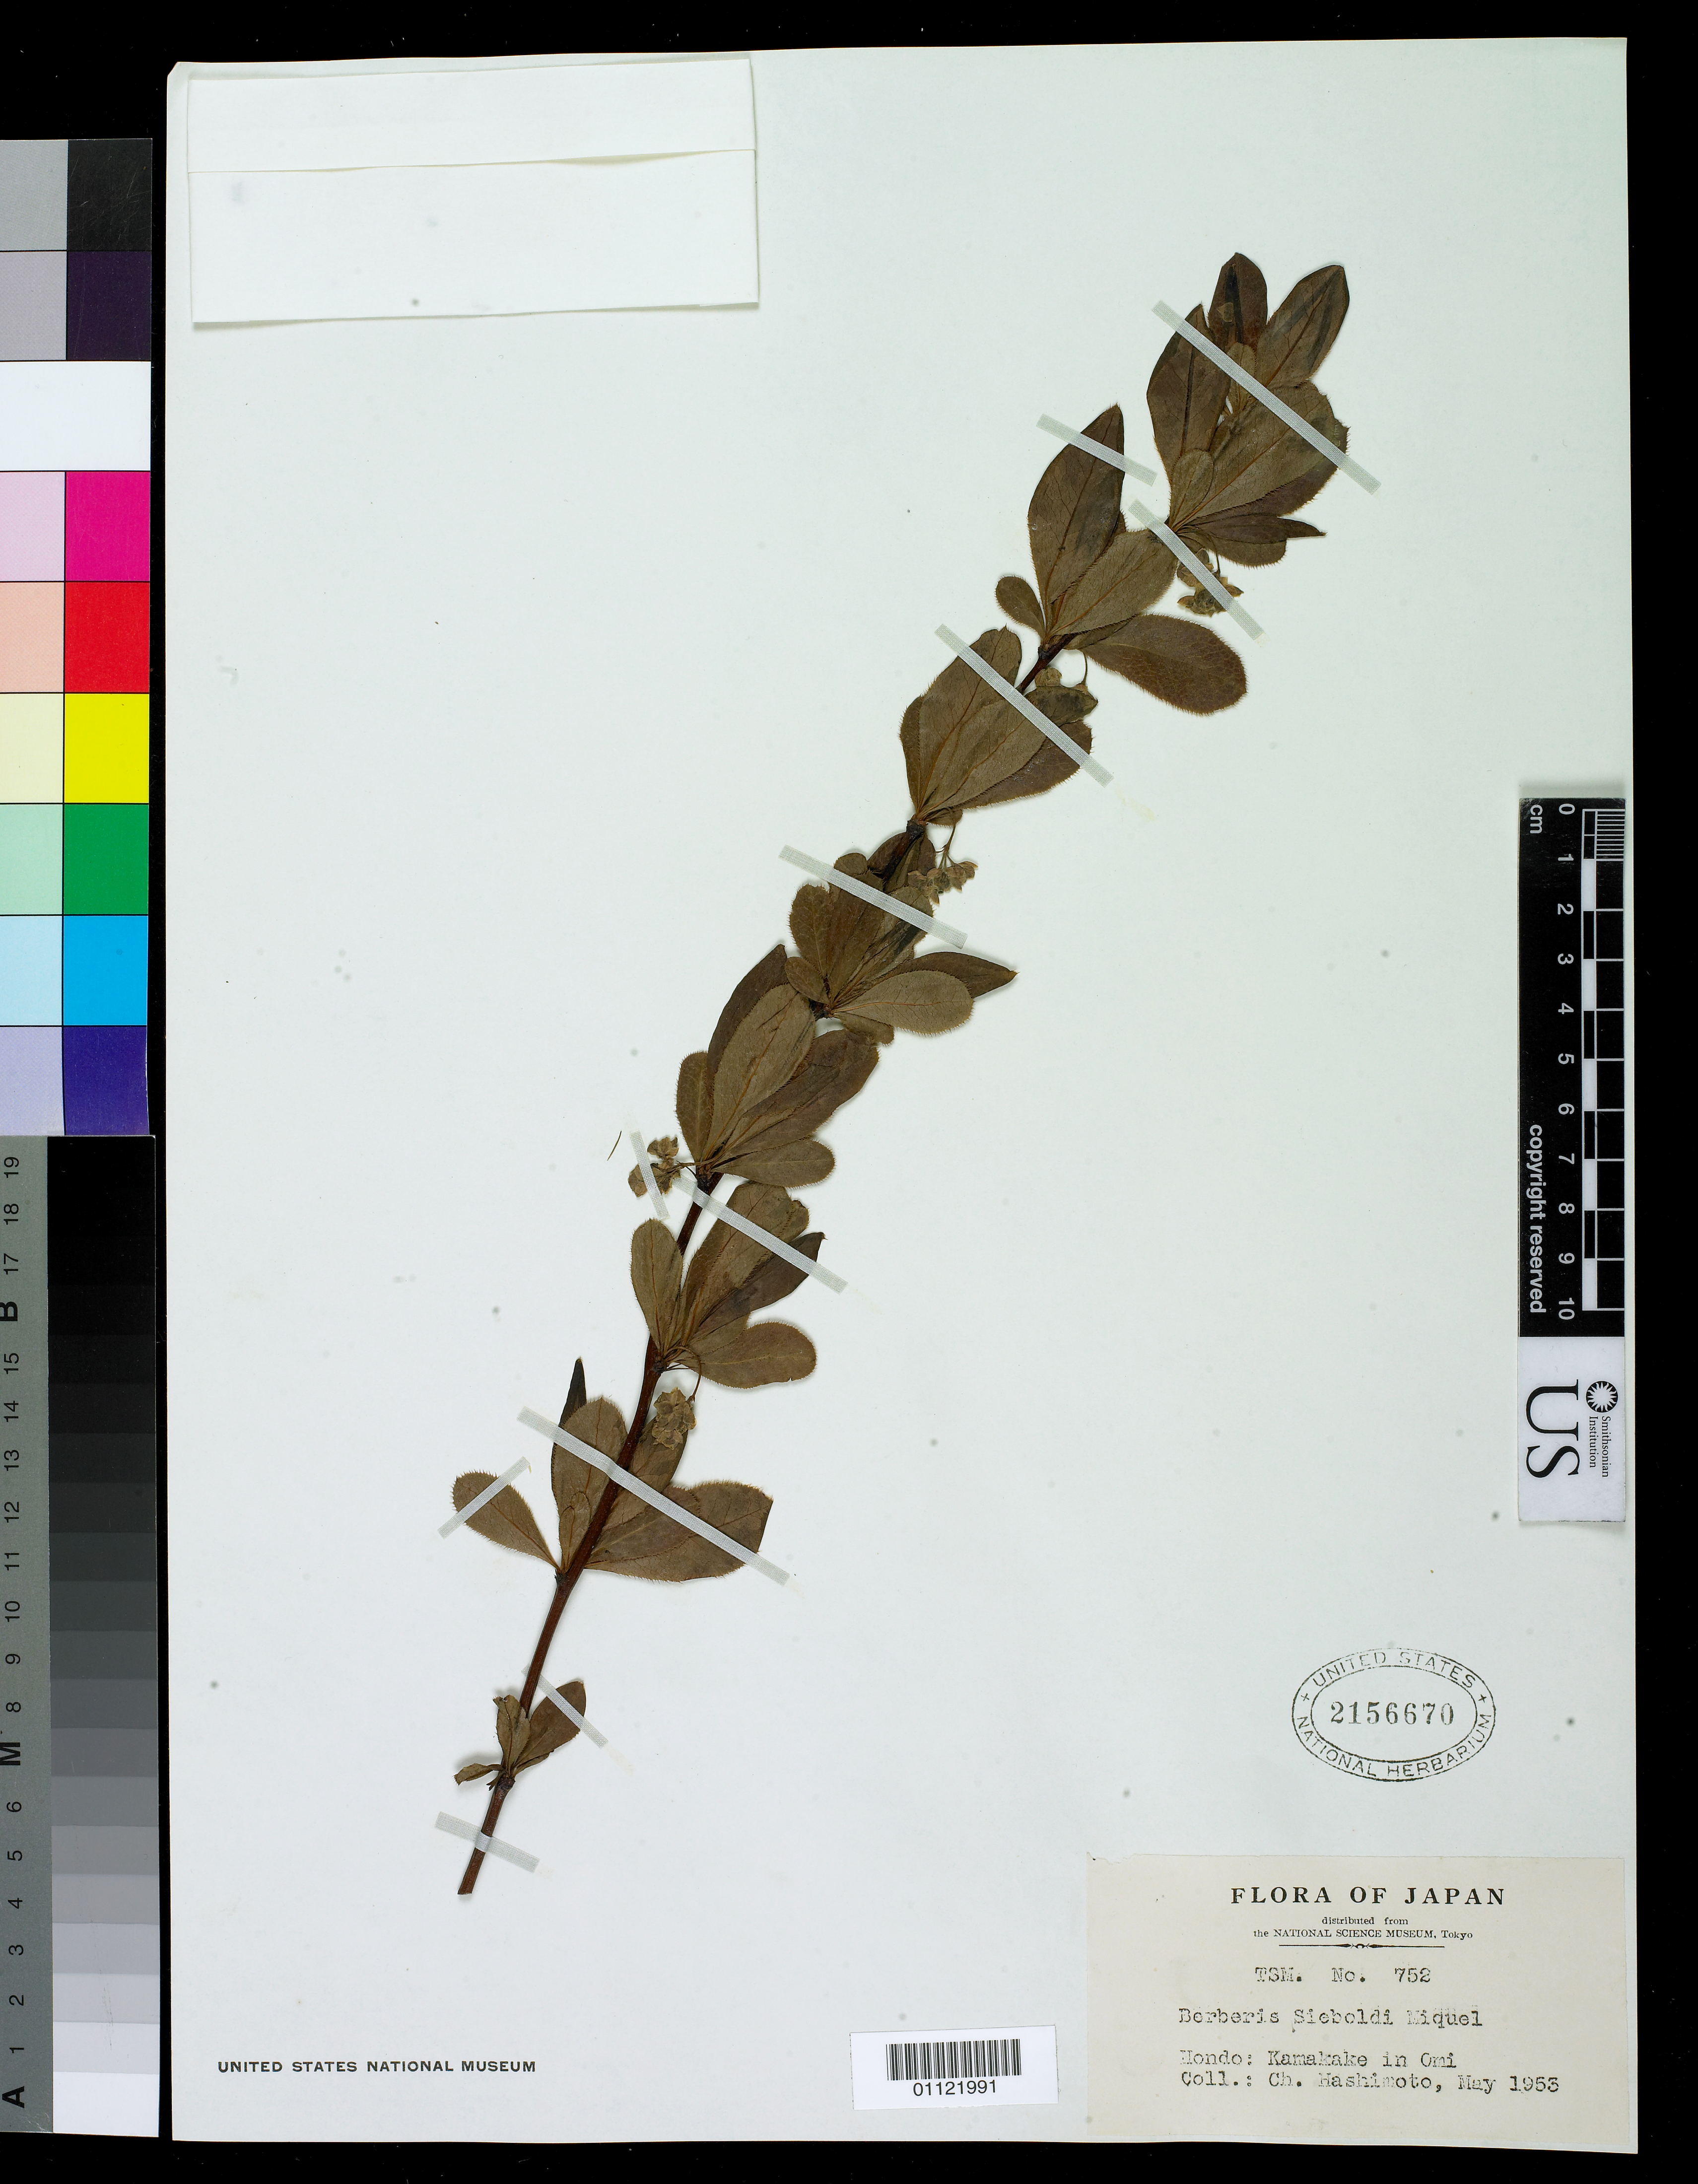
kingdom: Plantae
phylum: Tracheophyta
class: Magnoliopsida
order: Ranunculales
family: Berberidaceae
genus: Berberis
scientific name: Berberis sieboldii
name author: Miq.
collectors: C. Kashimoto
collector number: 752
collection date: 1953-05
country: Japan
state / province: Kumamoto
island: Honshu (Hondo)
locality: Kamakake in Omi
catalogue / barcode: US 2156670